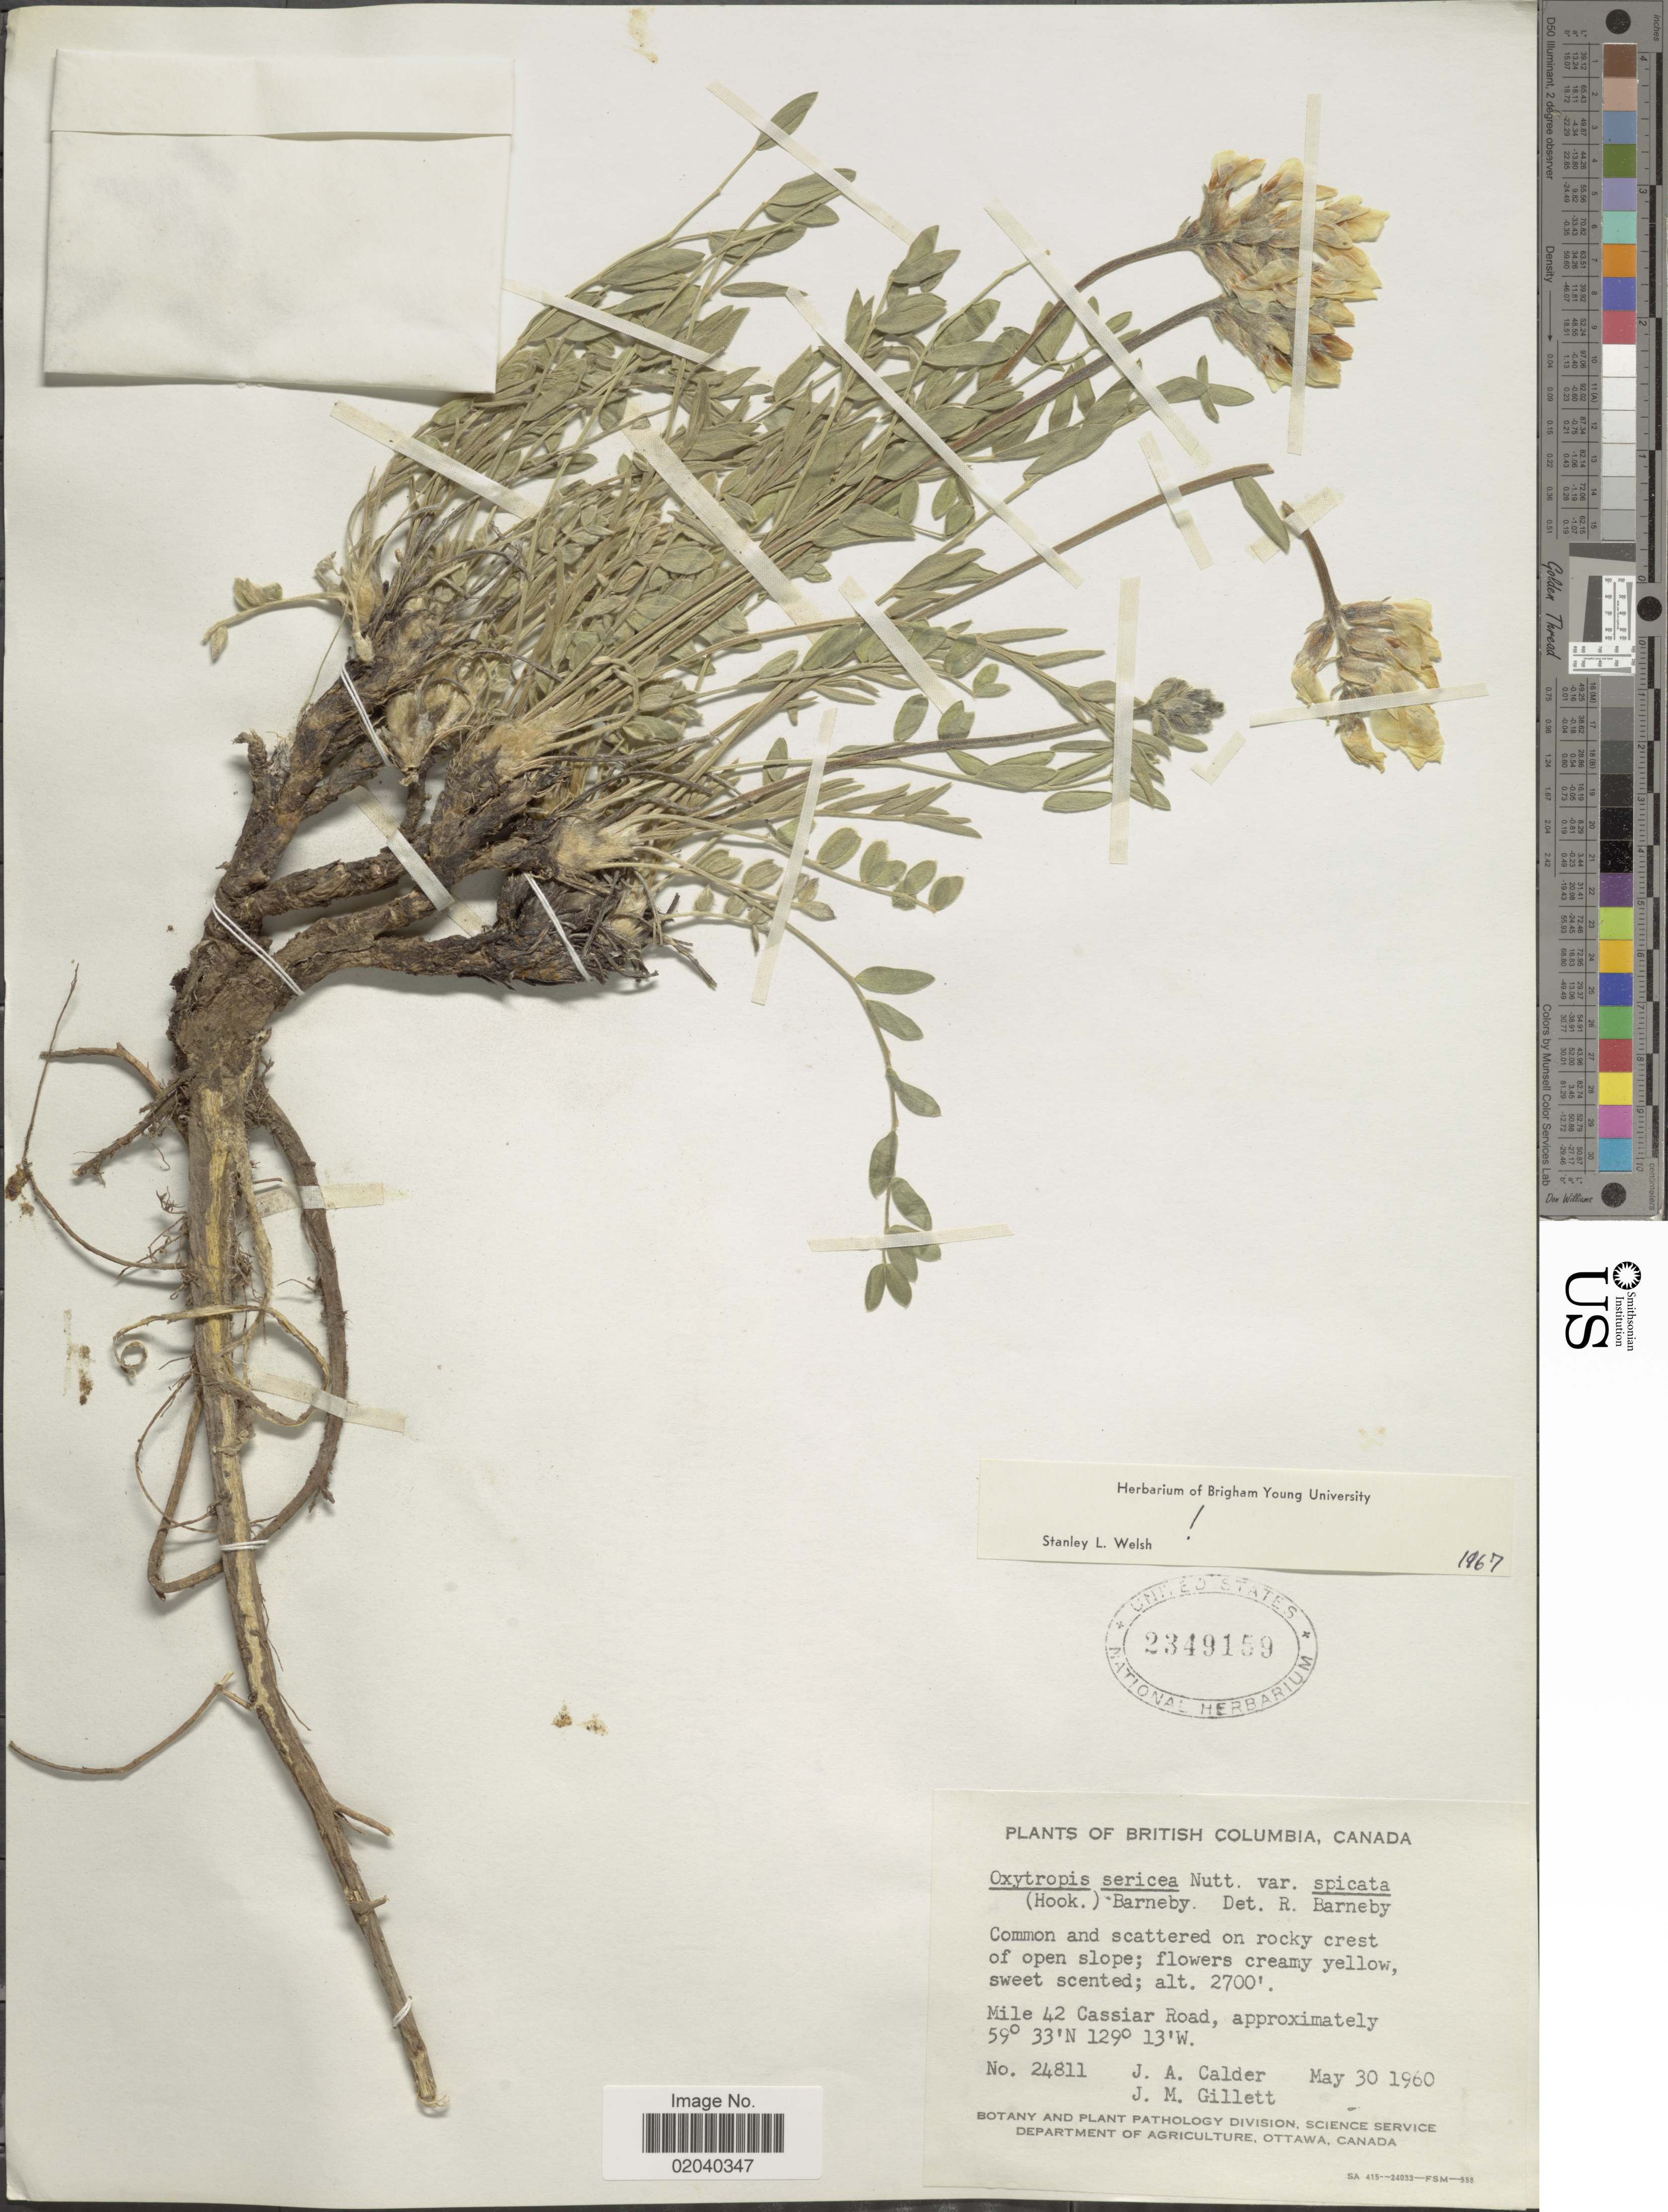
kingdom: Plantae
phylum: Tracheophyta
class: Magnoliopsida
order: Fabales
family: Fabaceae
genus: Oxytropis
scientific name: Oxytropis sericea var. spicata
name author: (Hook.) Barneby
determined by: Barneby, Rupert C., (NY)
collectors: J. A. Calder & J. M. Gillett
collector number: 24811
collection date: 1960-05-30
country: Canada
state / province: British Columbia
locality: Mile 42 Cassiar Road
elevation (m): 823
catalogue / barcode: US 2349159